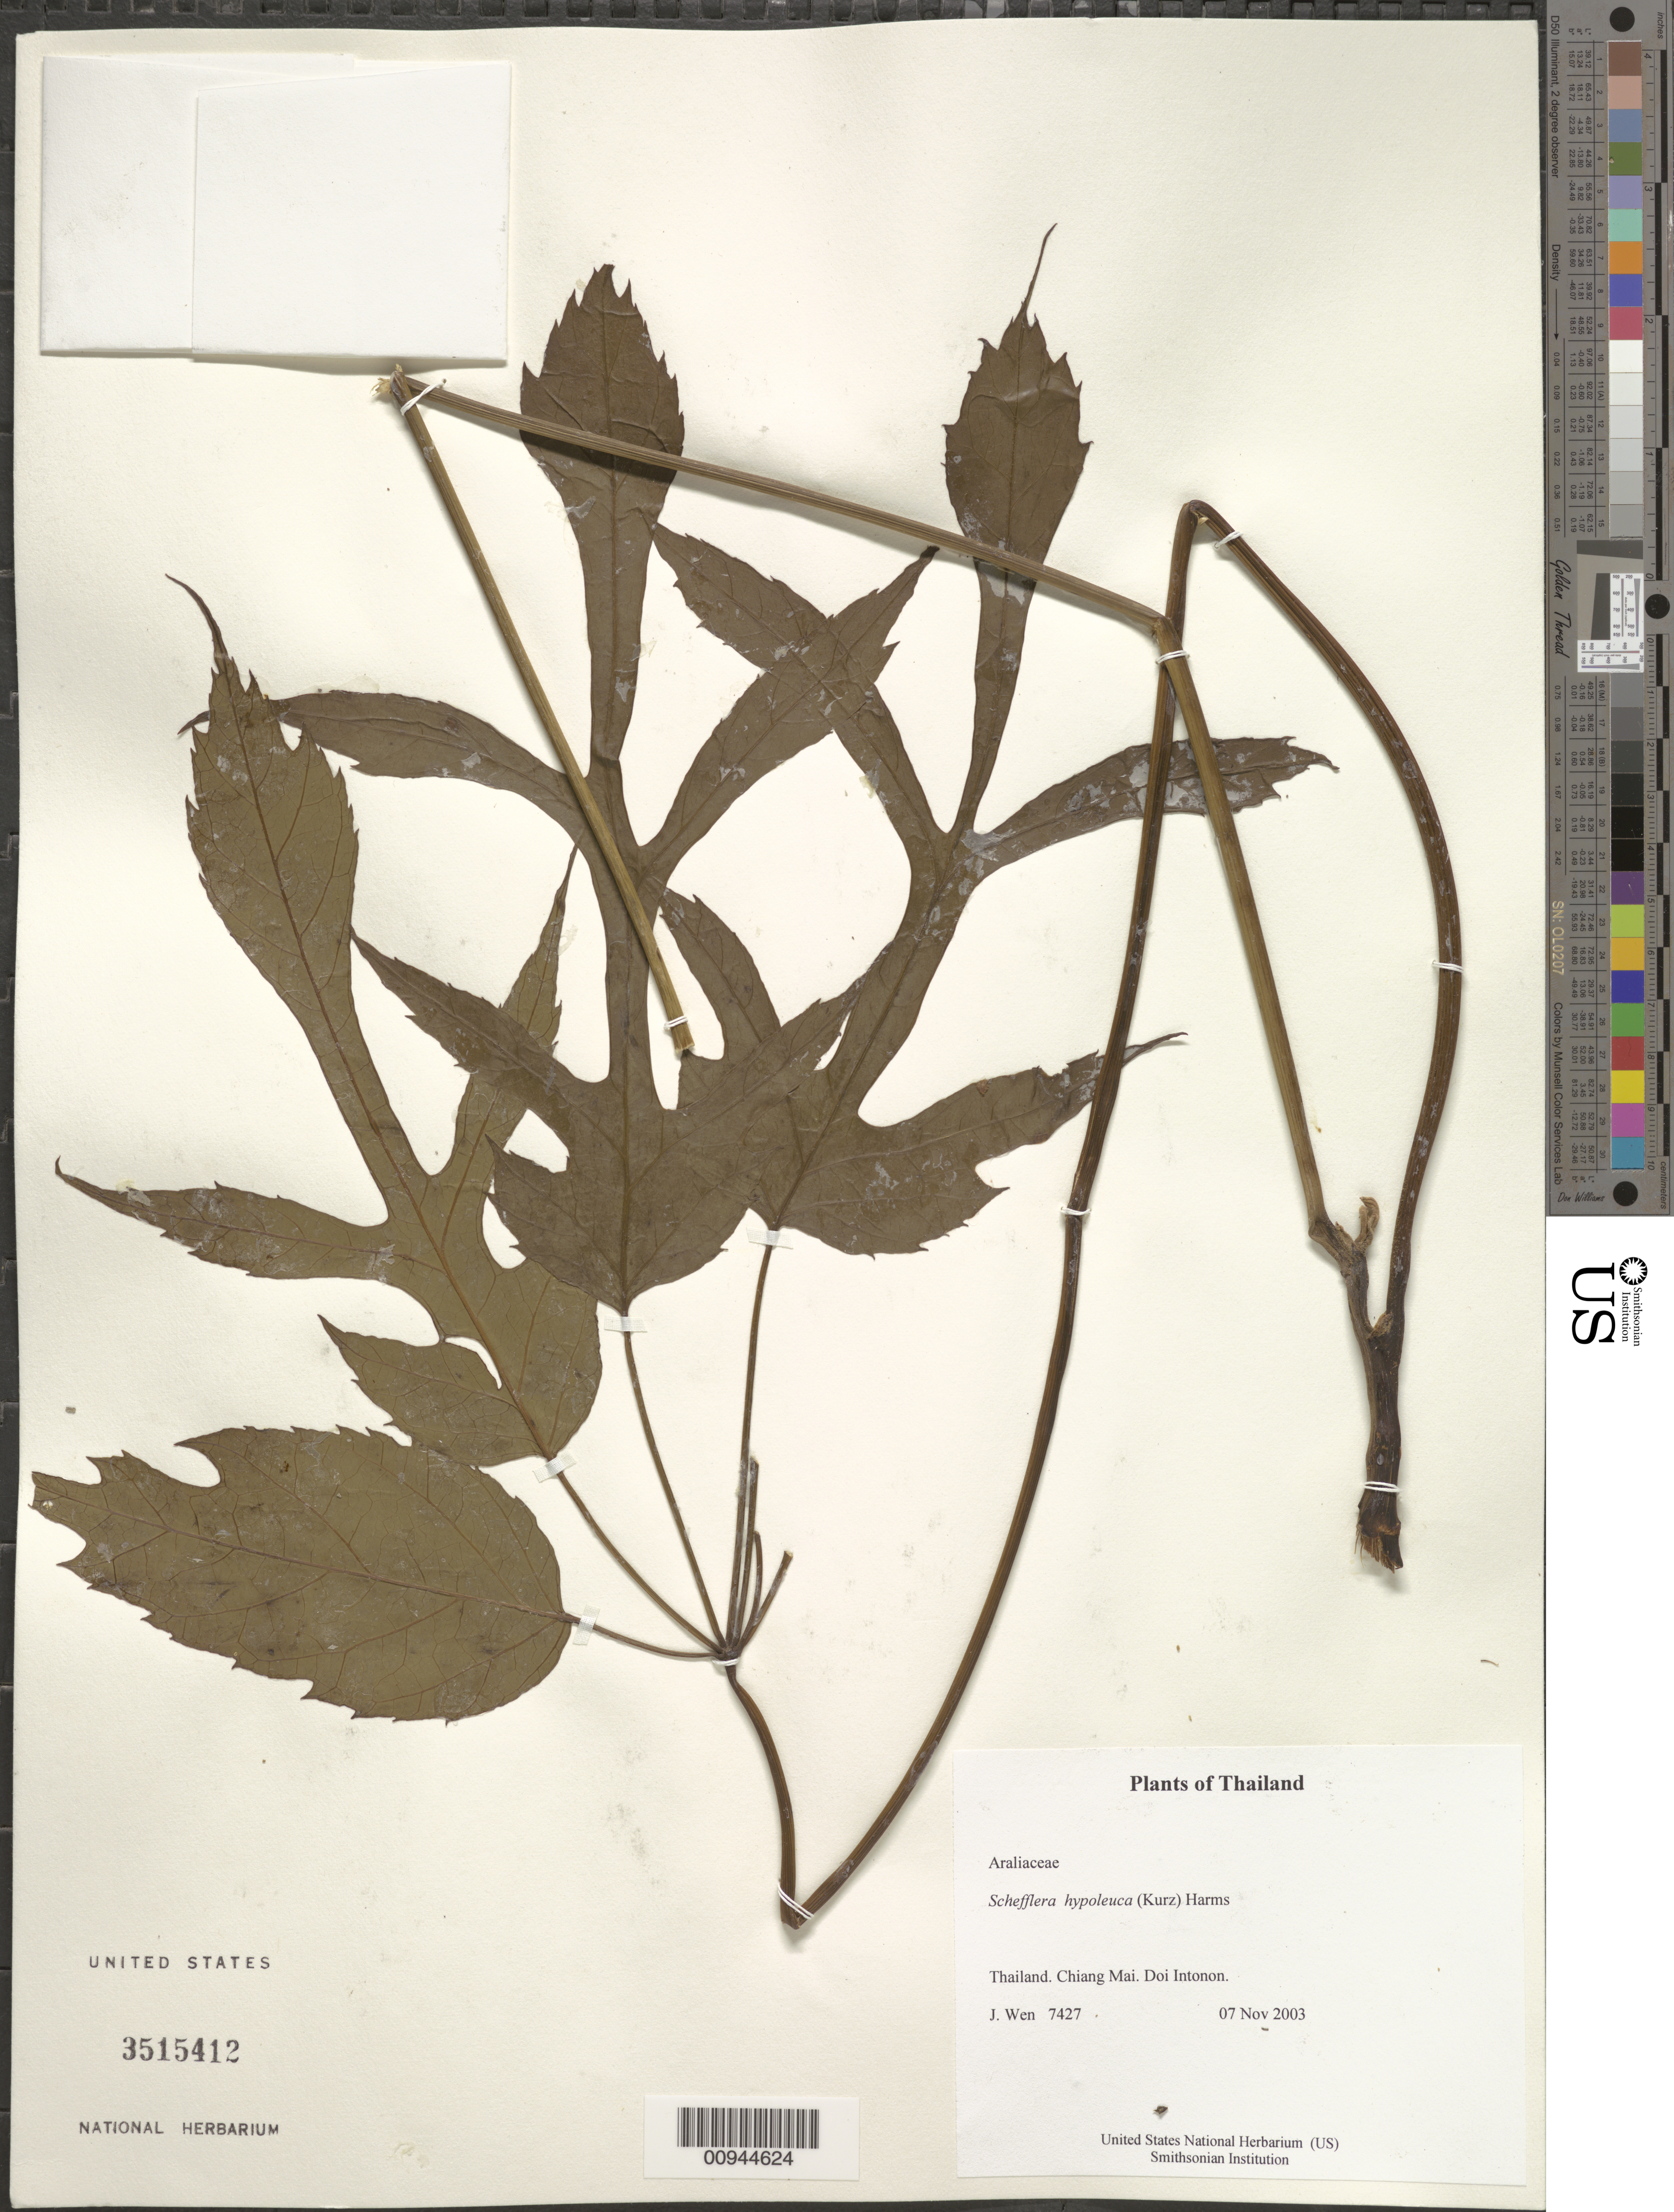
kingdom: Plantae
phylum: Tracheophyta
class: Magnoliopsida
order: Apiales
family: Araliaceae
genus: Schefflera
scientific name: Schefflera hypoleuca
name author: (Kurz) Harms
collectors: J. Wen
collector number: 7427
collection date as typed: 07 Nov 2003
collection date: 2003-11-07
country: Thailand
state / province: Chiang Mai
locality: Doi Intonon.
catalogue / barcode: US 3515412